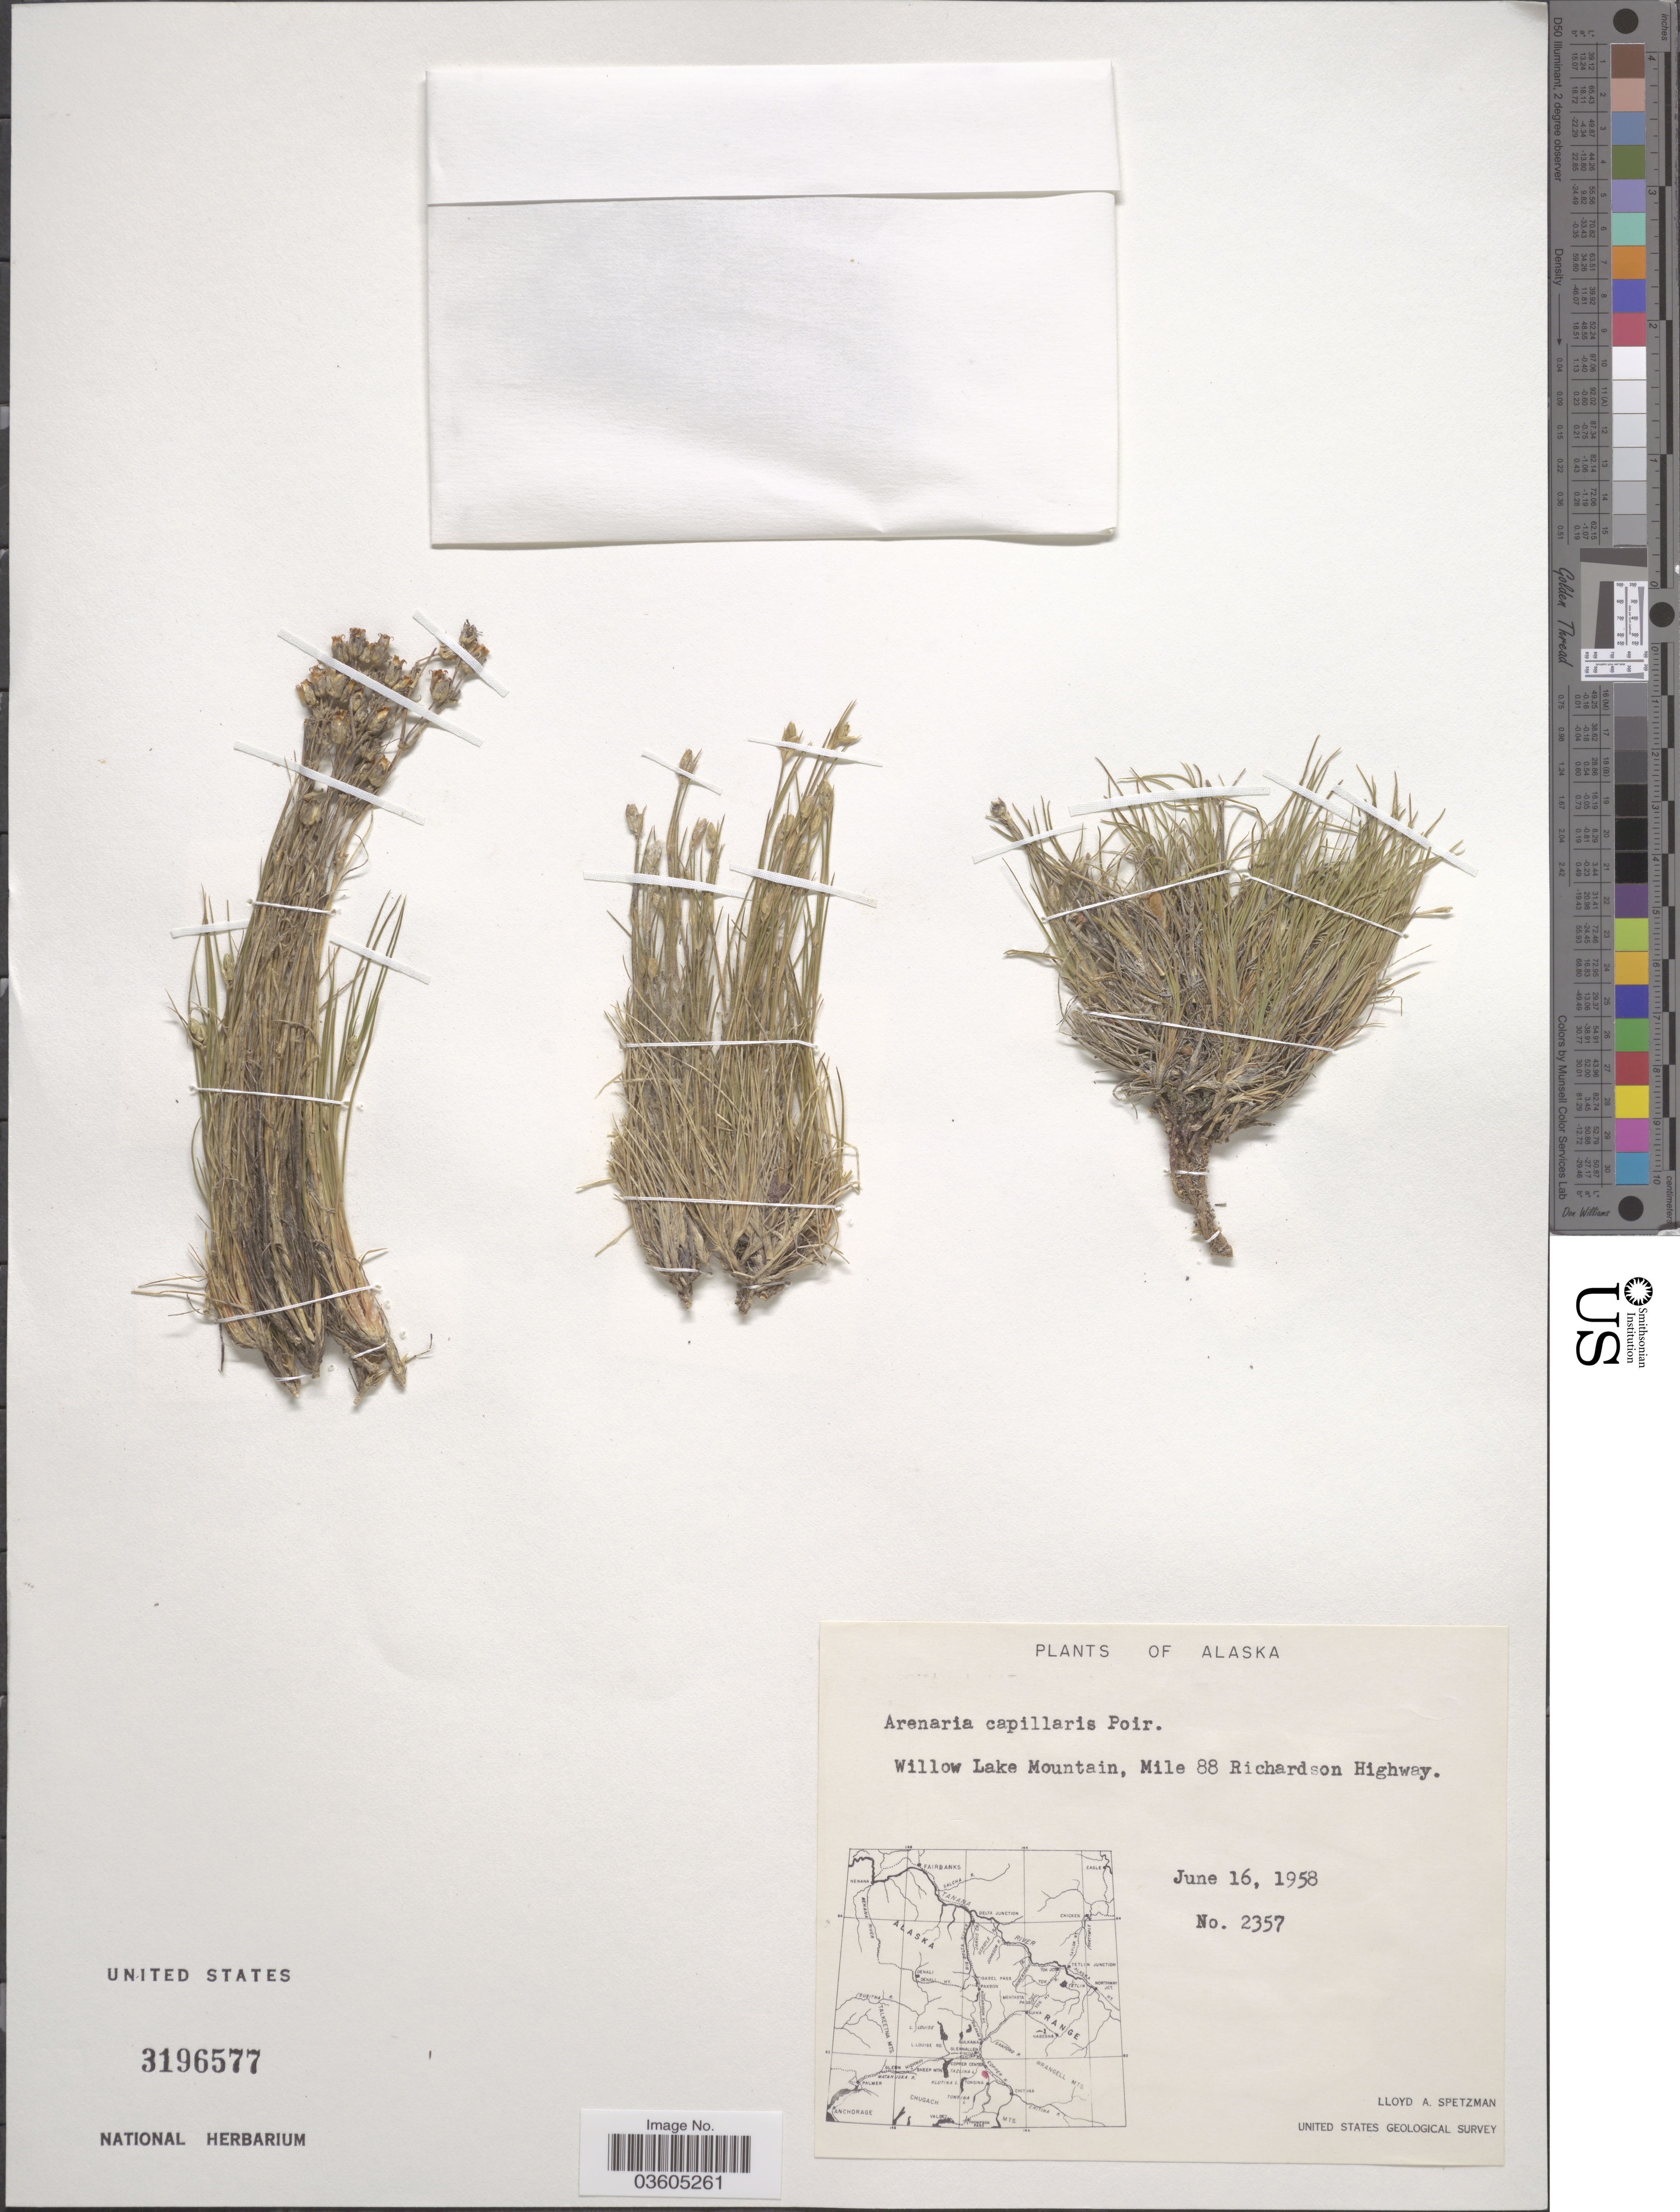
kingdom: Plantae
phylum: Tracheophyta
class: Magnoliopsida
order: Caryophyllales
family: Caryophyllaceae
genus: Eremogone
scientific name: Eremogone capillaris var. capillaris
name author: (Poir.) Fenzl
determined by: Strong, Mark T., (BOT), Smithsonian Institution - National Museum of Natural History (UNITED STATES)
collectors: L. Spetzman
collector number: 2357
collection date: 1958-06-16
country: United States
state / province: Alaska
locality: Willow Lake Mountains, Mile 88 Richardson Highway.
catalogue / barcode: US 3196577